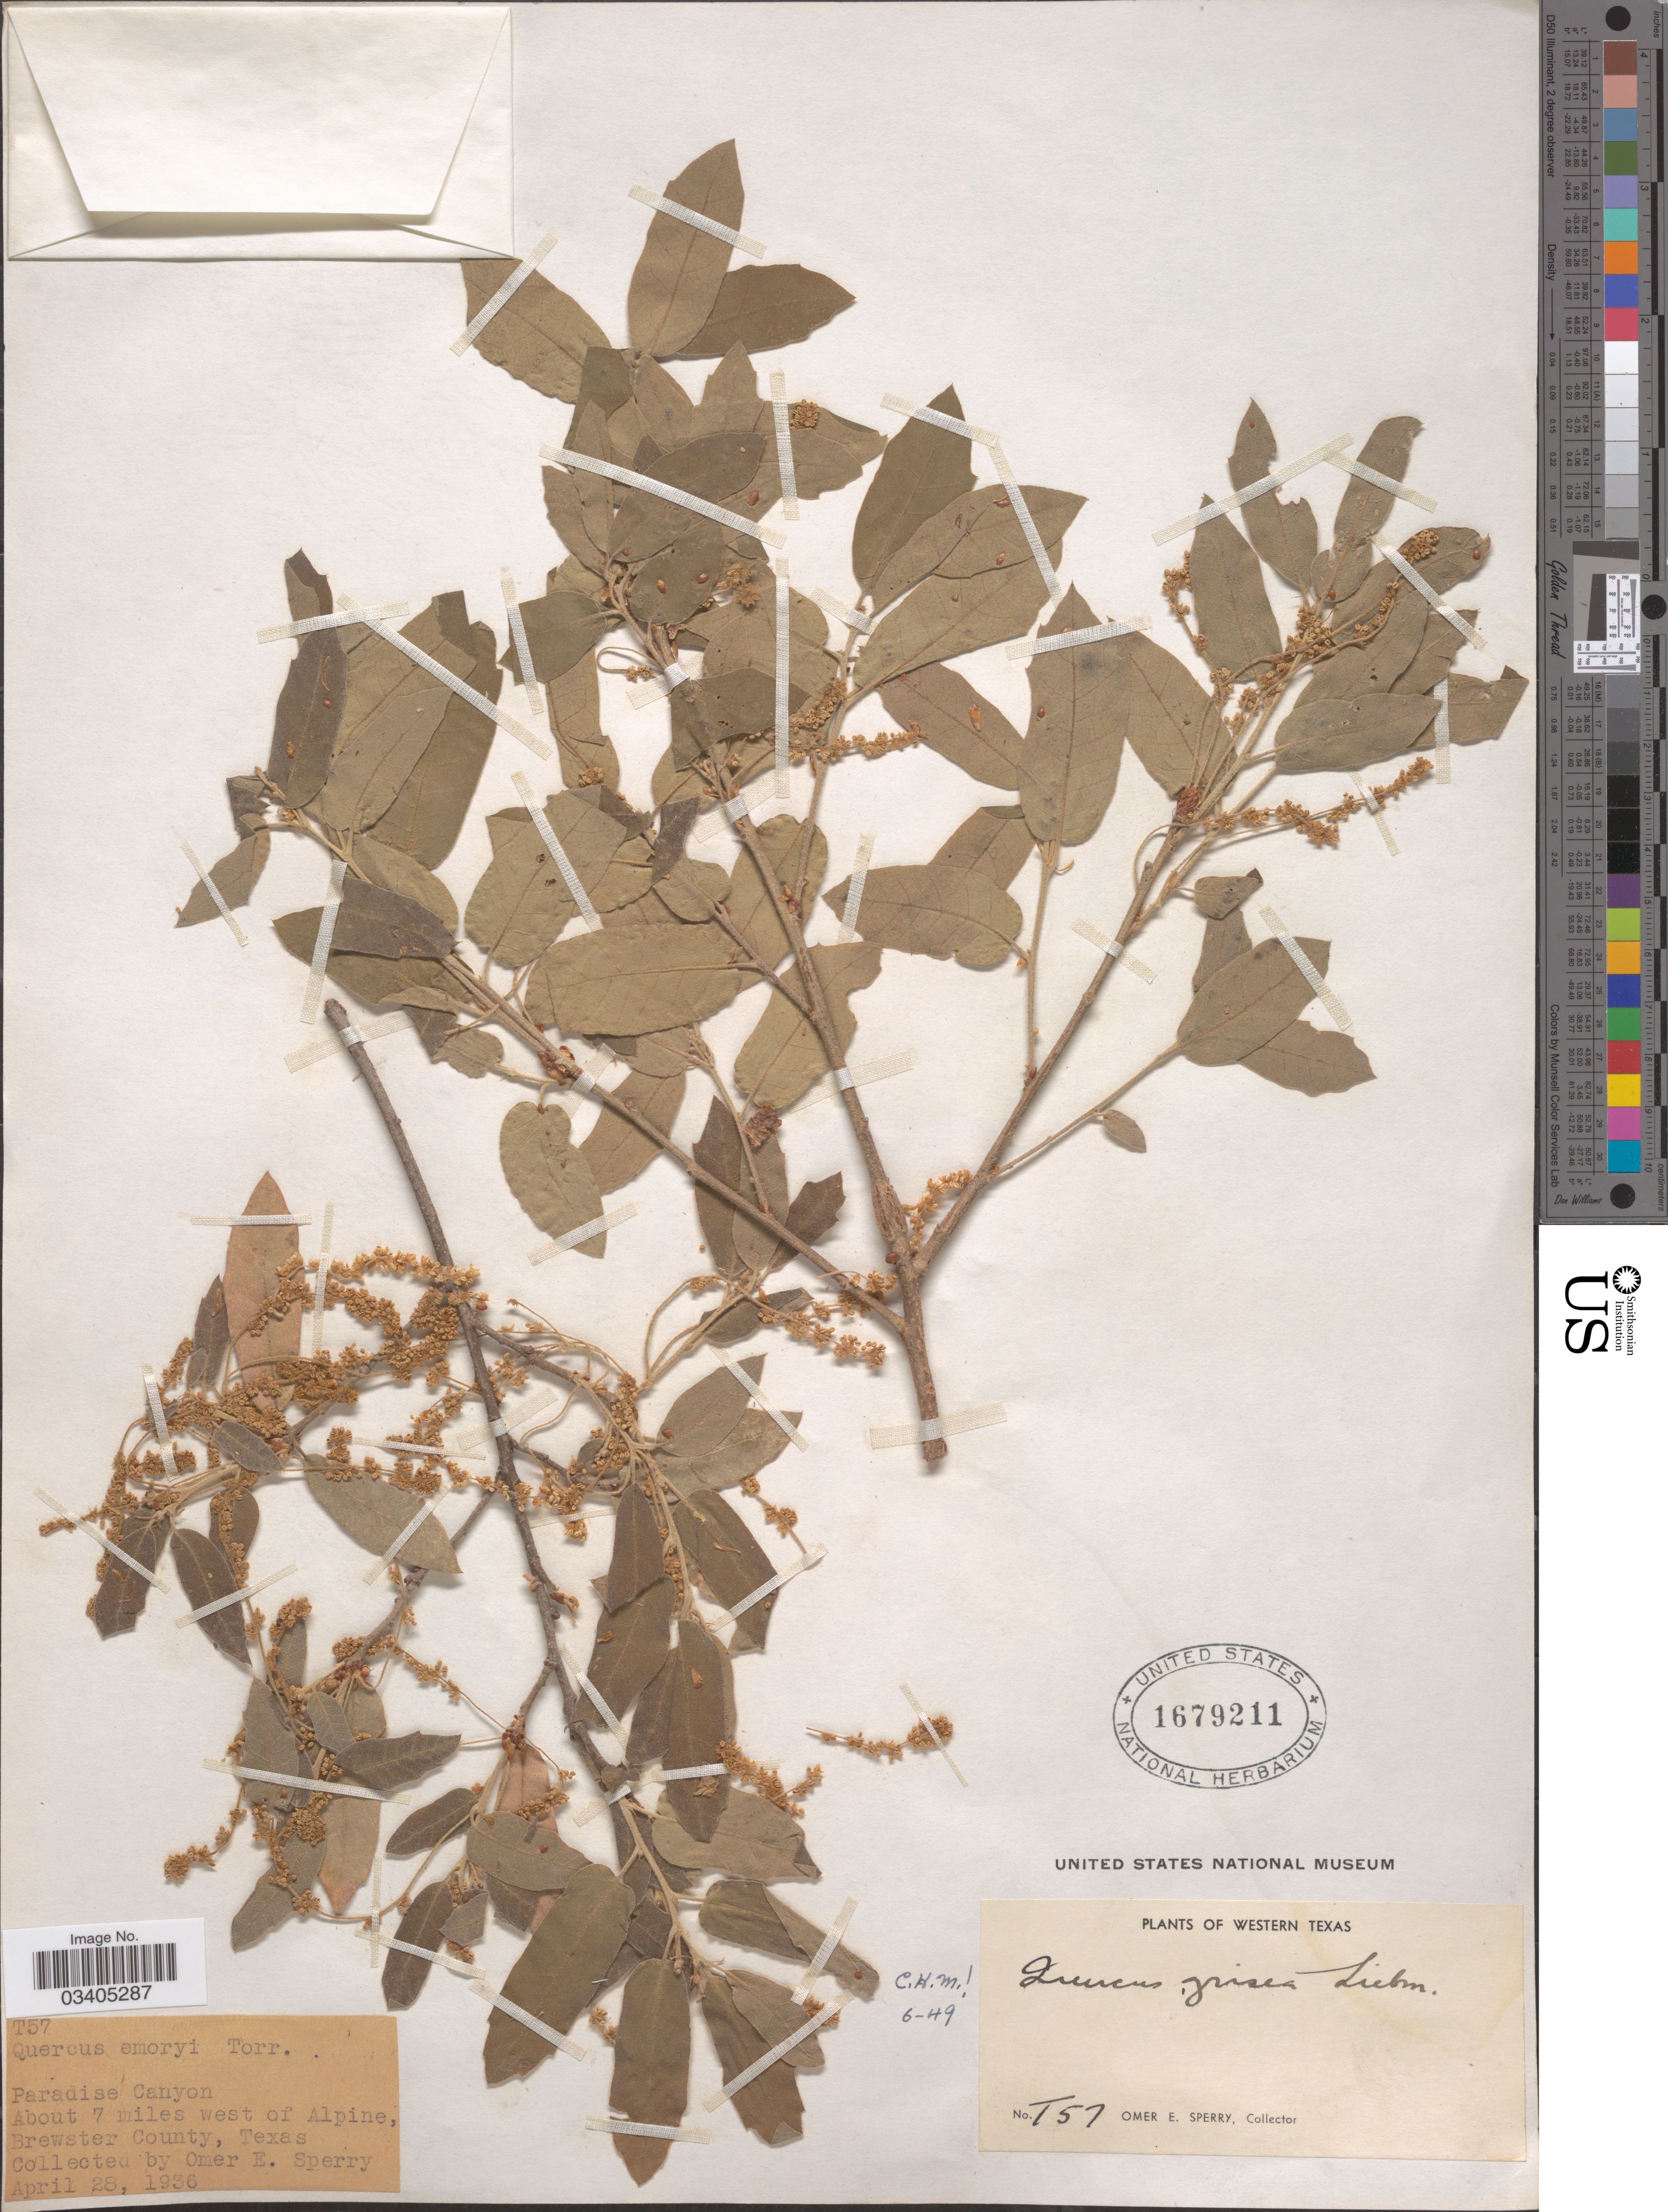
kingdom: Plantae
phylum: Tracheophyta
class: Magnoliopsida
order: Fagales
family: Fagaceae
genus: Quercus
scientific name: Quercus grisea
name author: Liebm.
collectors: O. E. Sperry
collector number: T57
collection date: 1936-04-28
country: United States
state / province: Texas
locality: Western Texas. Paradise Canyon. About 7 miles west of Alpine, Brewster County.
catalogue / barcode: US 1679211